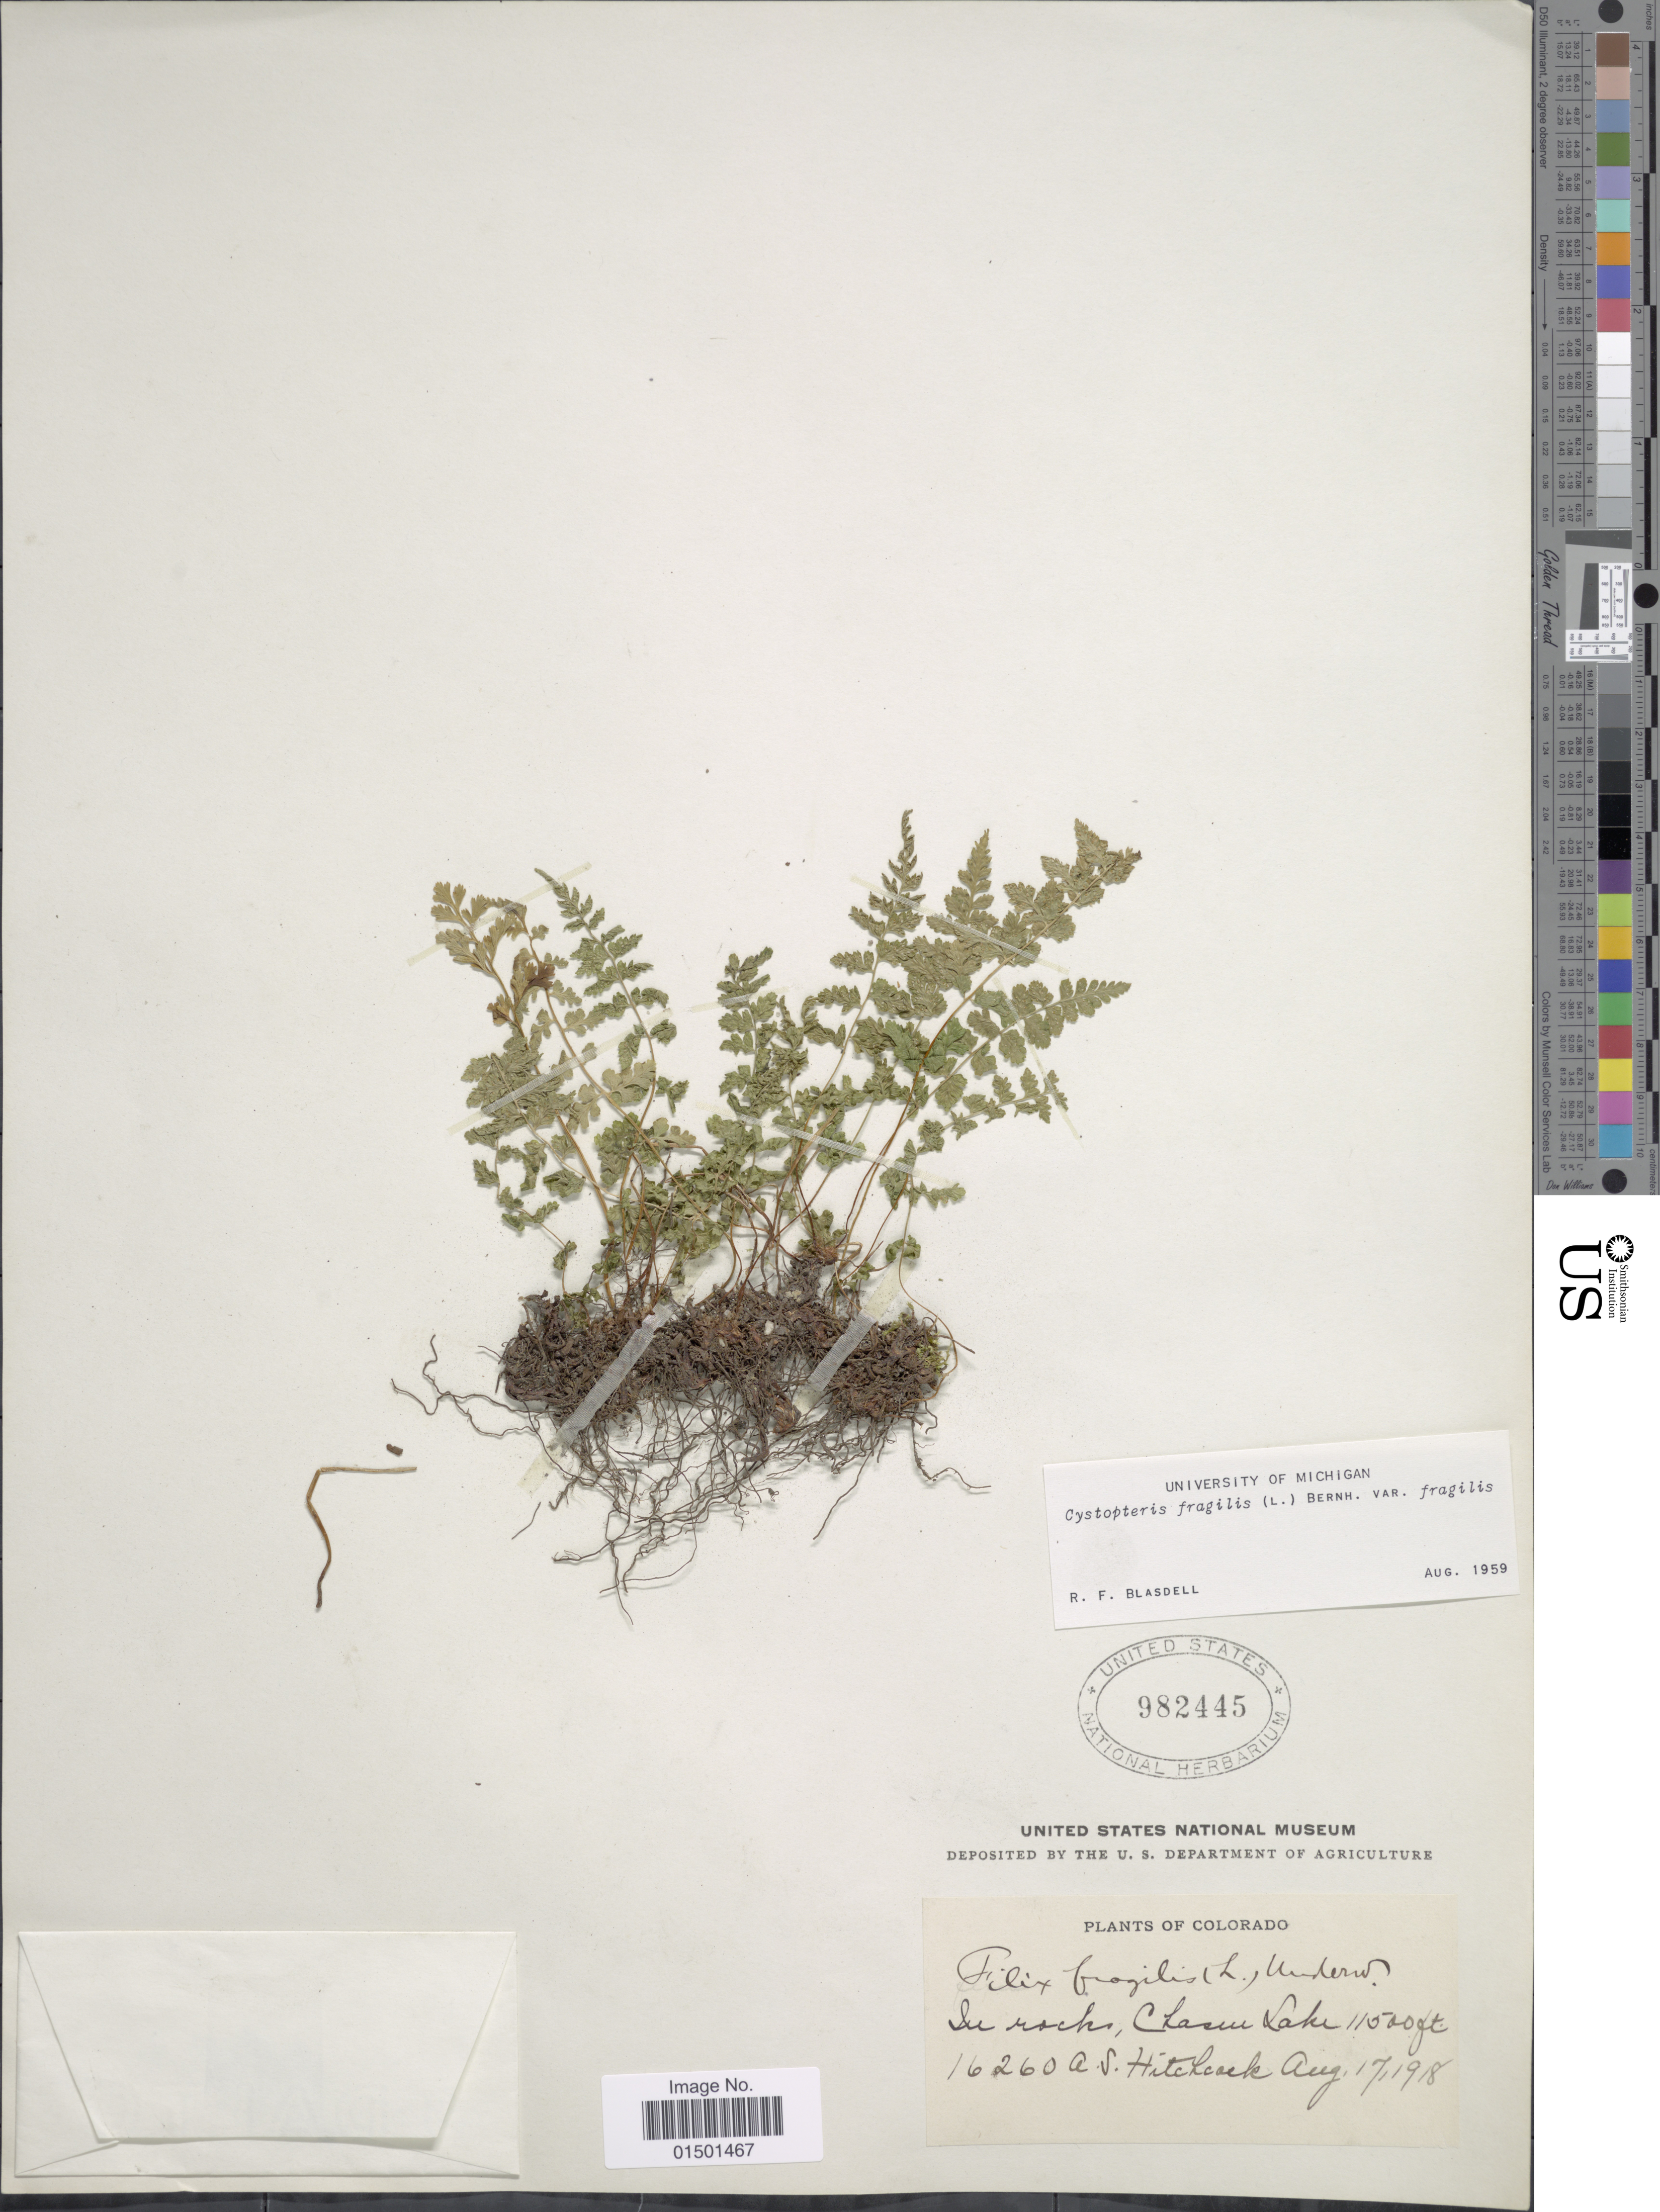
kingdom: Plantae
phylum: Tracheophyta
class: Polypodiopsida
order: Polypodiales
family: Cystopteridaceae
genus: Cystopteris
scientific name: Cystopteris fragilis var. fragilis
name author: (L.) Bernh.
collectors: A. S. Hitchcock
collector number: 16260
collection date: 1918-08-17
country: United States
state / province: Colorado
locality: In rocks, Chasm Lake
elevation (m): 3505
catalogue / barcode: US 982445